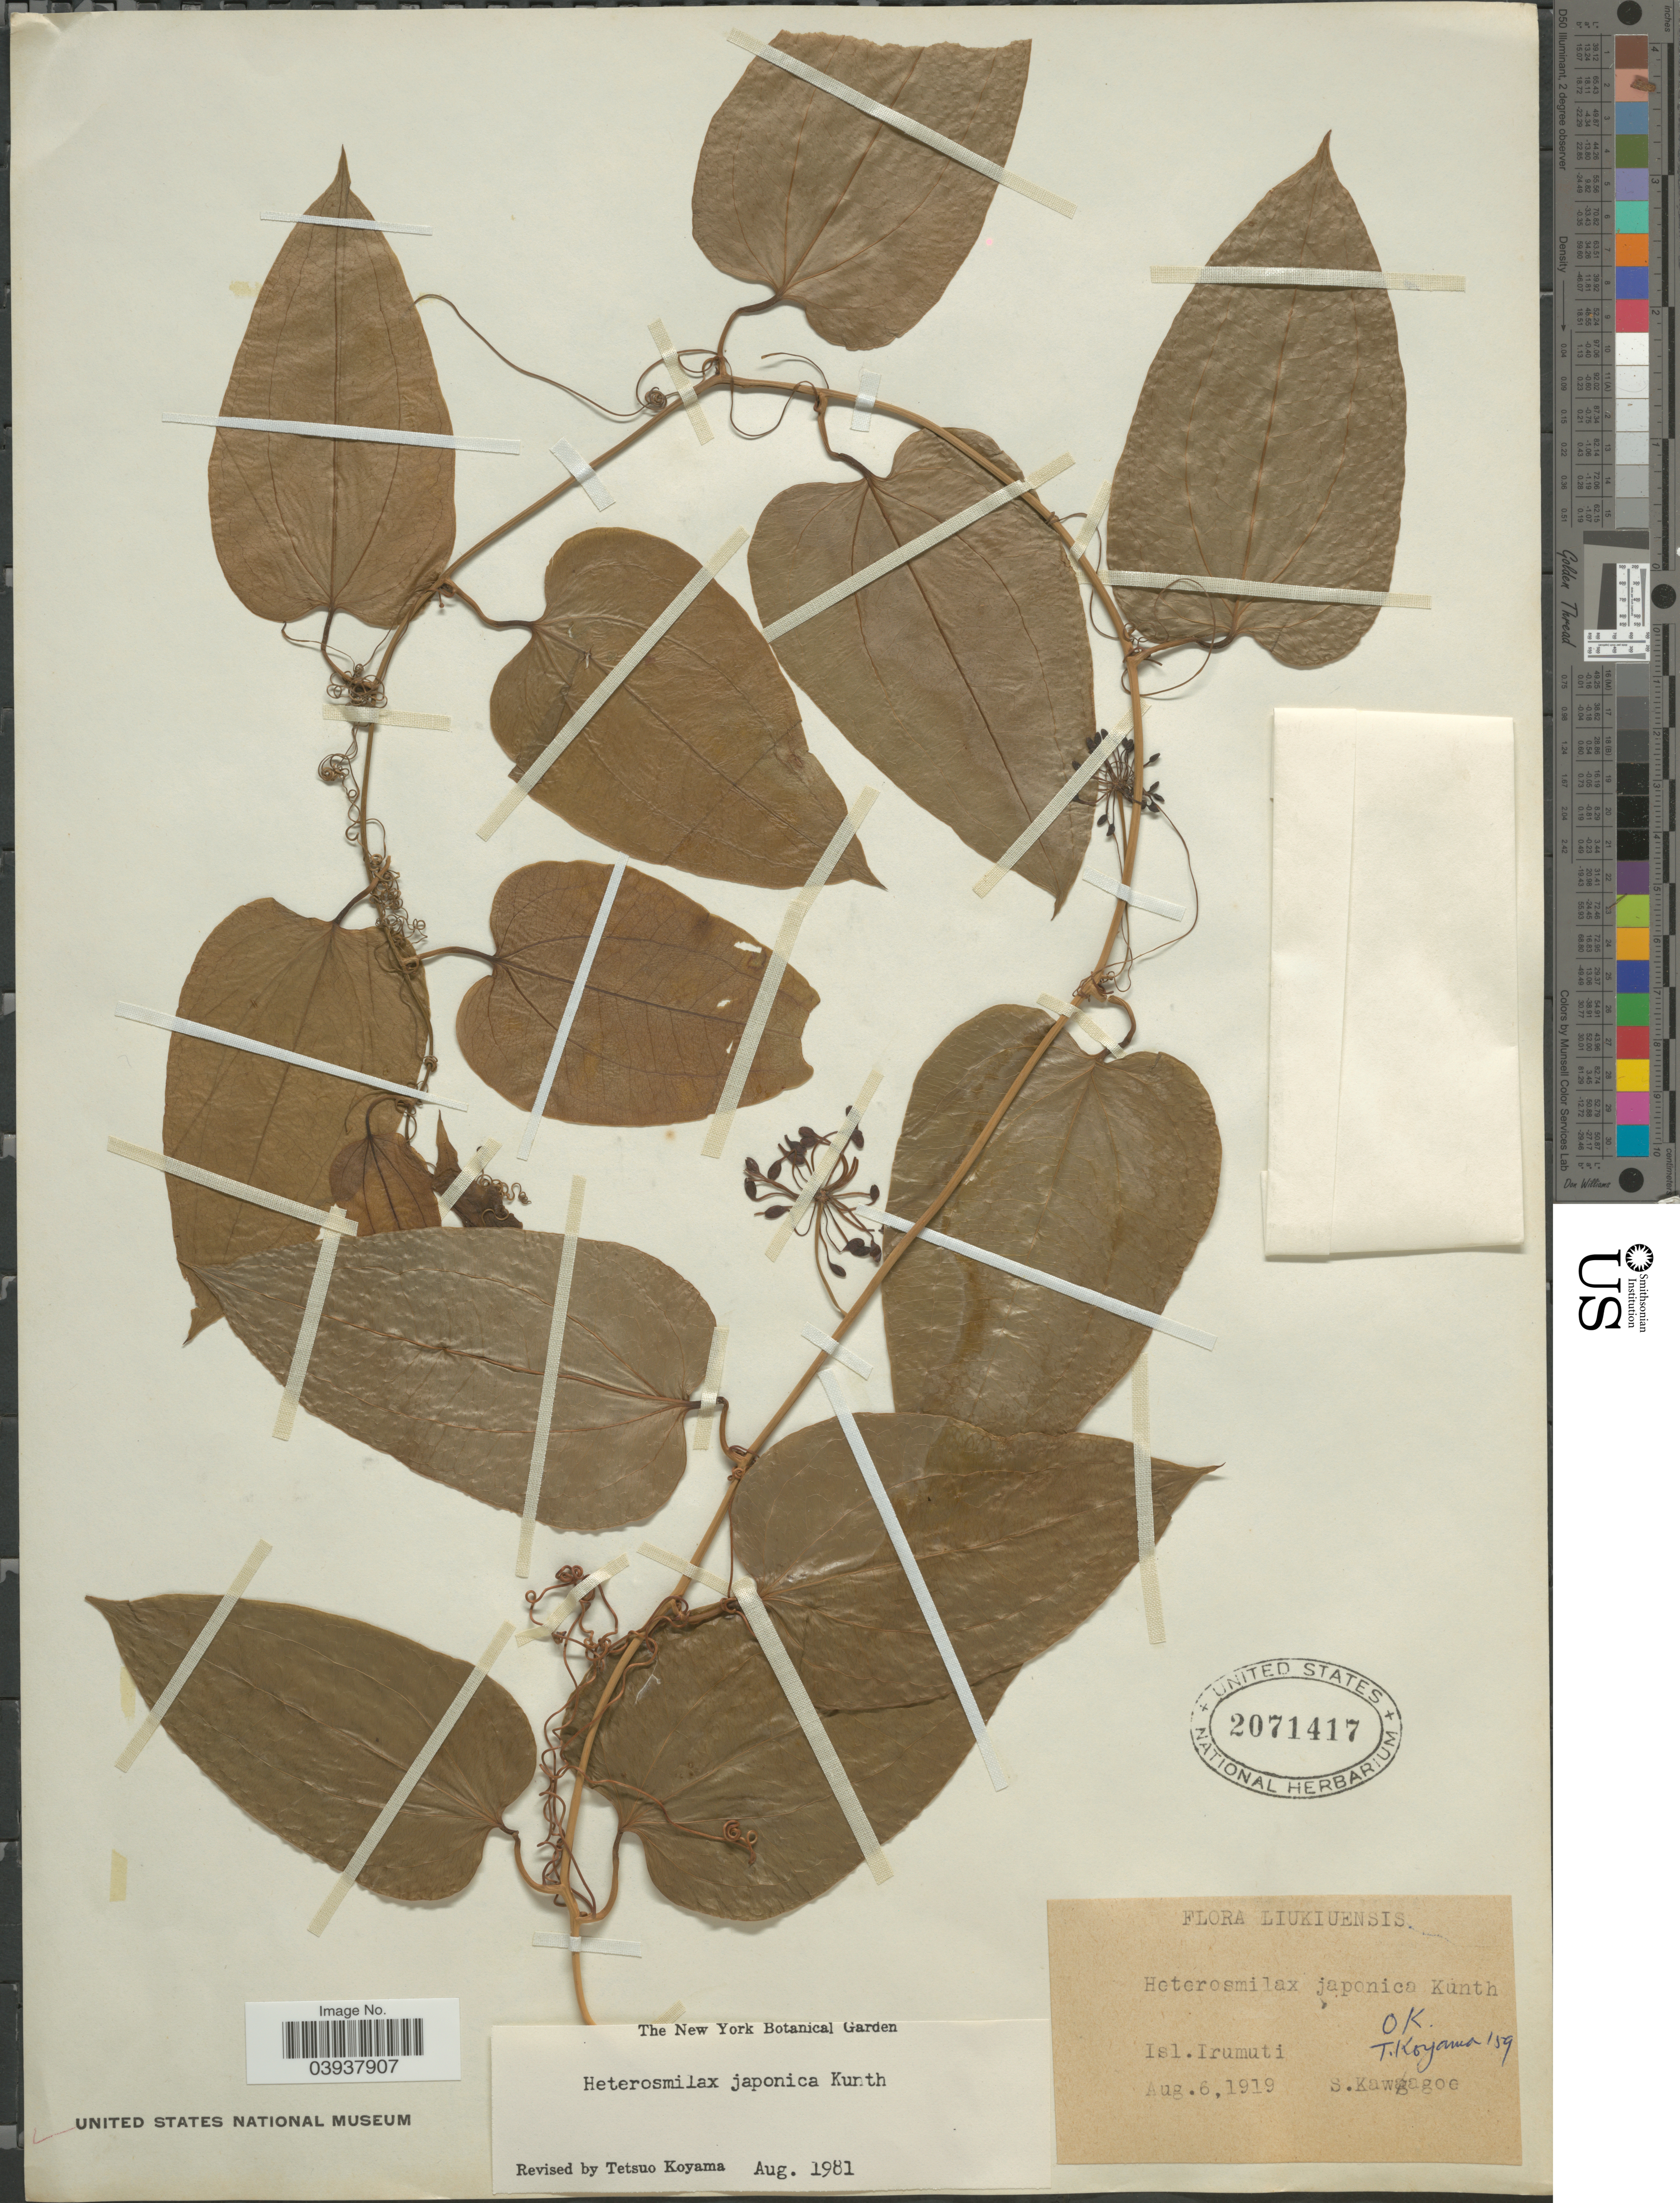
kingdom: Plantae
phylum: Tracheophyta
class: Liliopsida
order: Liliales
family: Smilacaceae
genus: Heterosmilax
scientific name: Heterosmilax japonica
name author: Kunth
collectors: T. Koyama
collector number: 159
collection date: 1919-08-06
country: Japan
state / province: Okinawa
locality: Liukiuensis. Isl. Irumuti.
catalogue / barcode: US 2071417